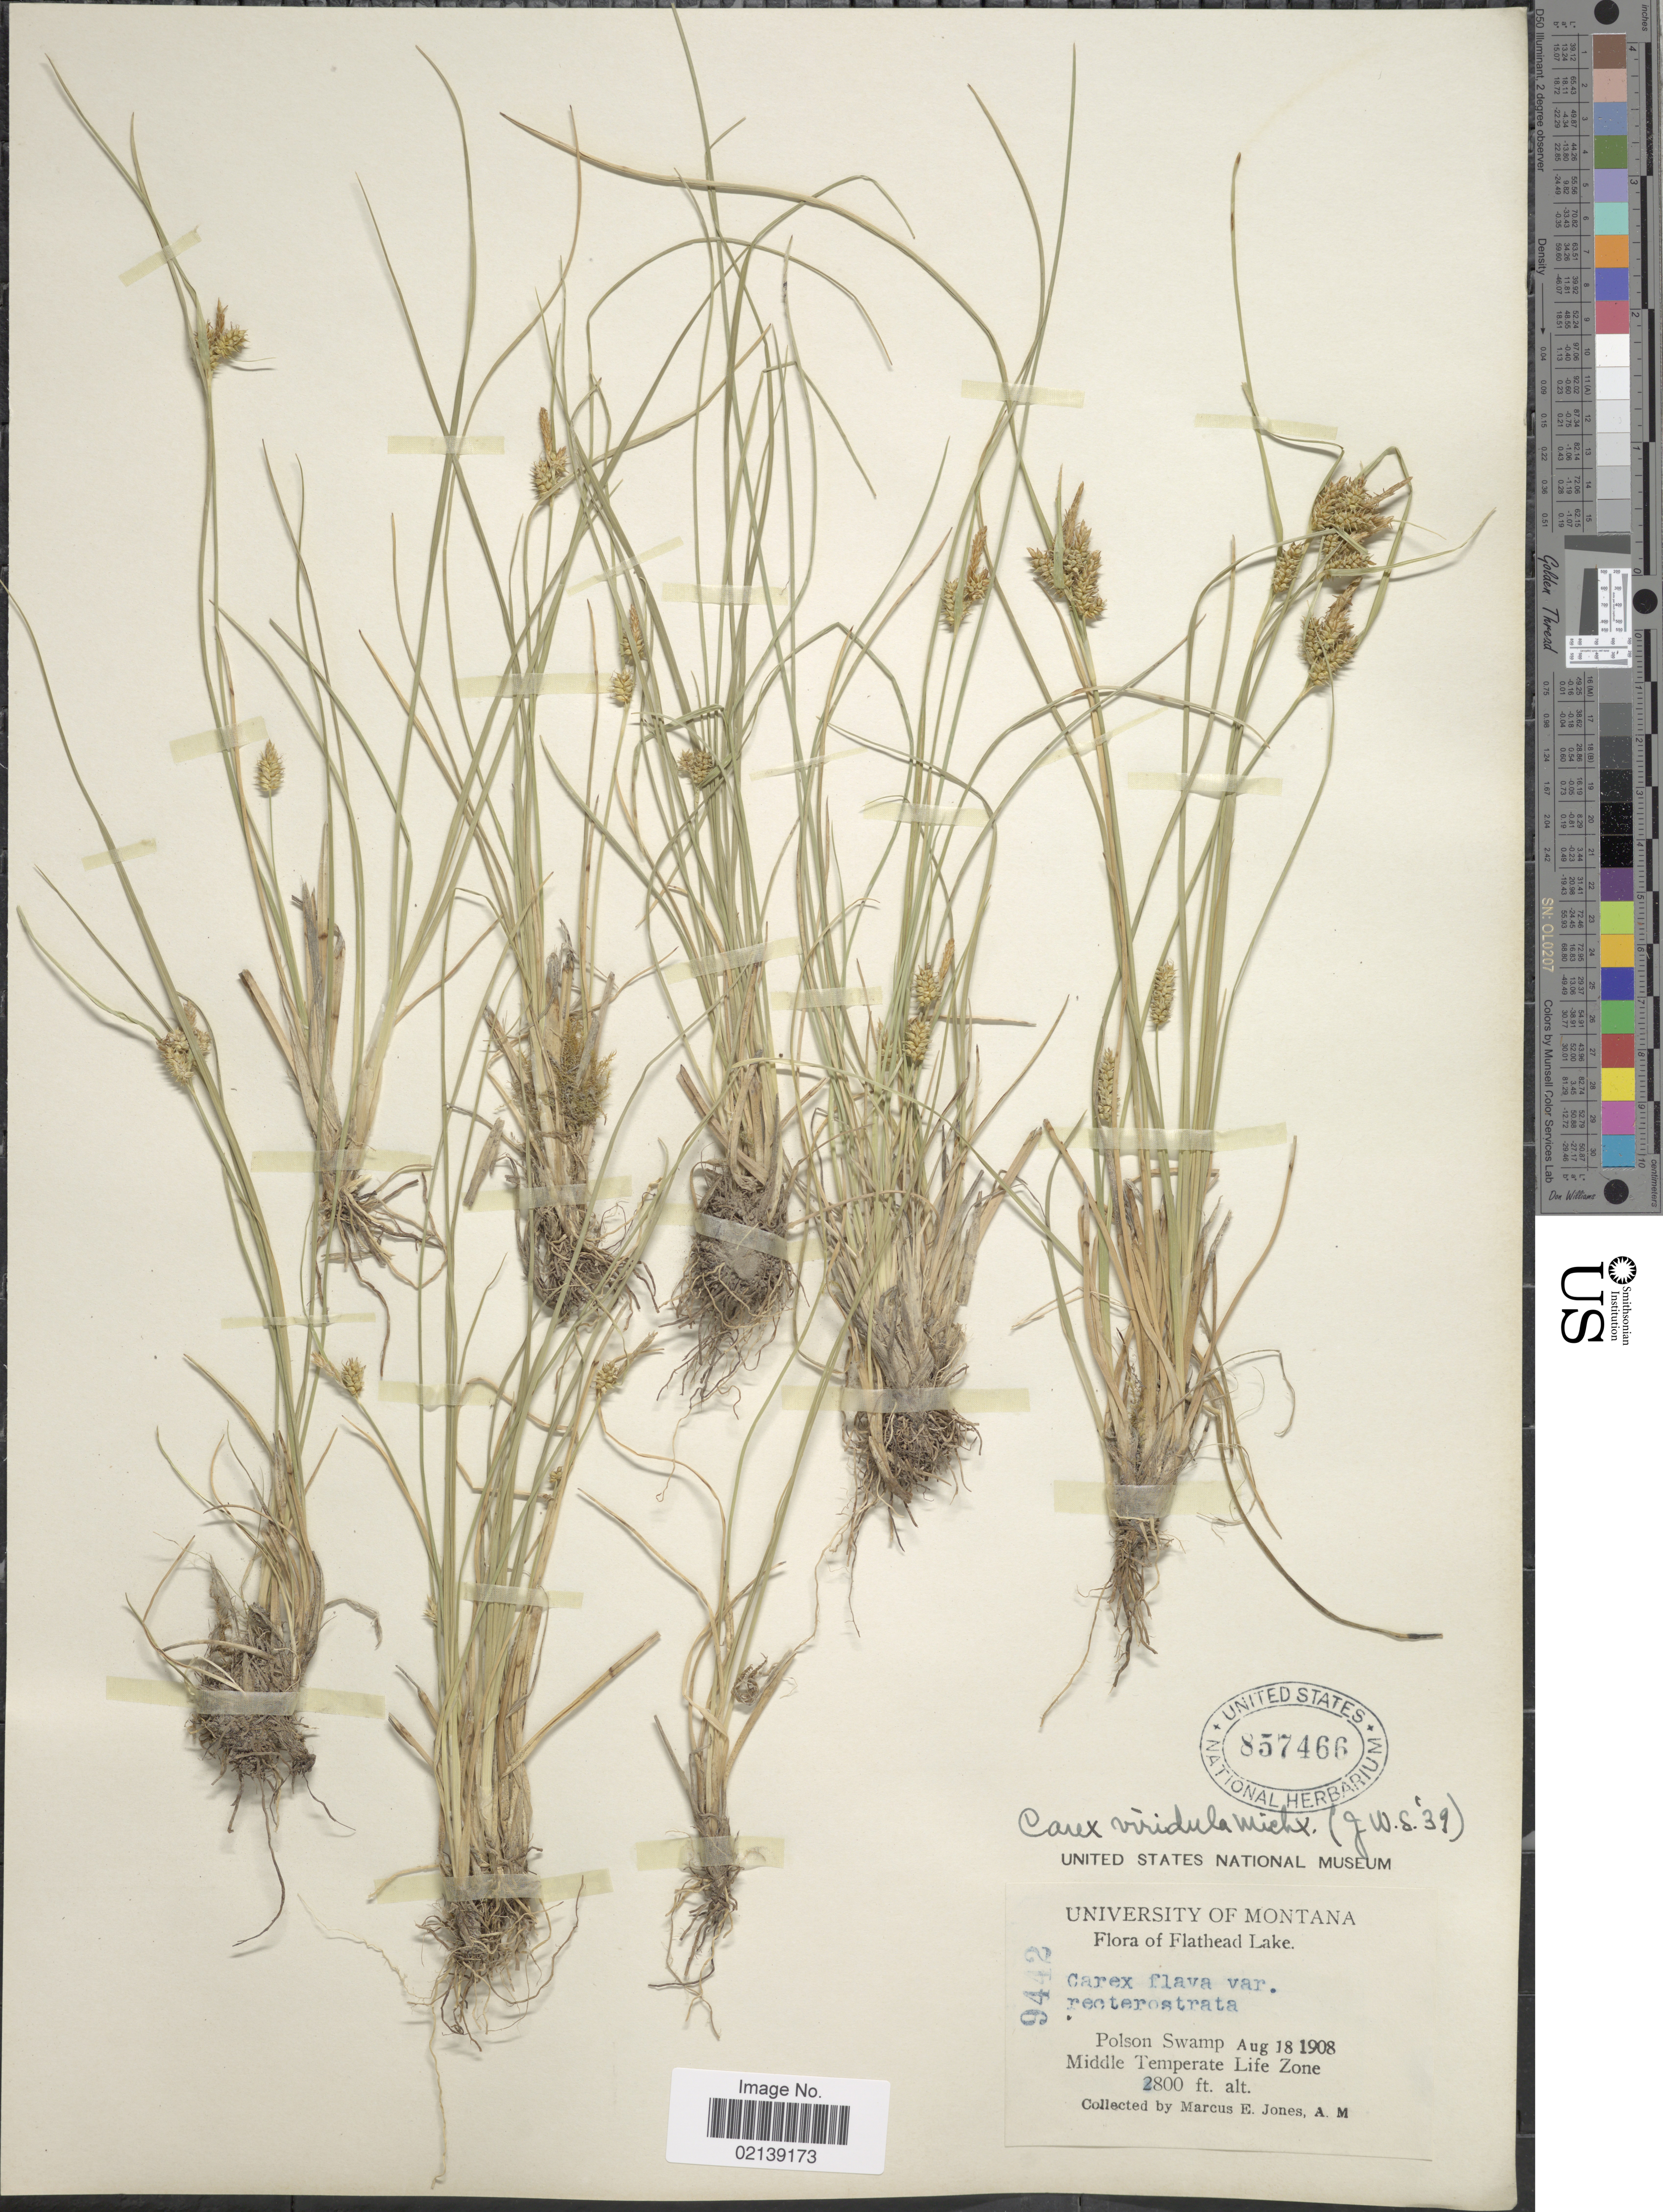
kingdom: Plantae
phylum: Tracheophyta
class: Liliopsida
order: Poales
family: Cyperaceae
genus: Carex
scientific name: Carex oederi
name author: Retz.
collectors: M. E. Jones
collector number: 9442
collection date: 1908-08-18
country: United States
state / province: Montana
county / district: Lake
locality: Flathead Lake, Polson Swamp, Middle Temperate Life Zone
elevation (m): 853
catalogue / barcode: US 857466